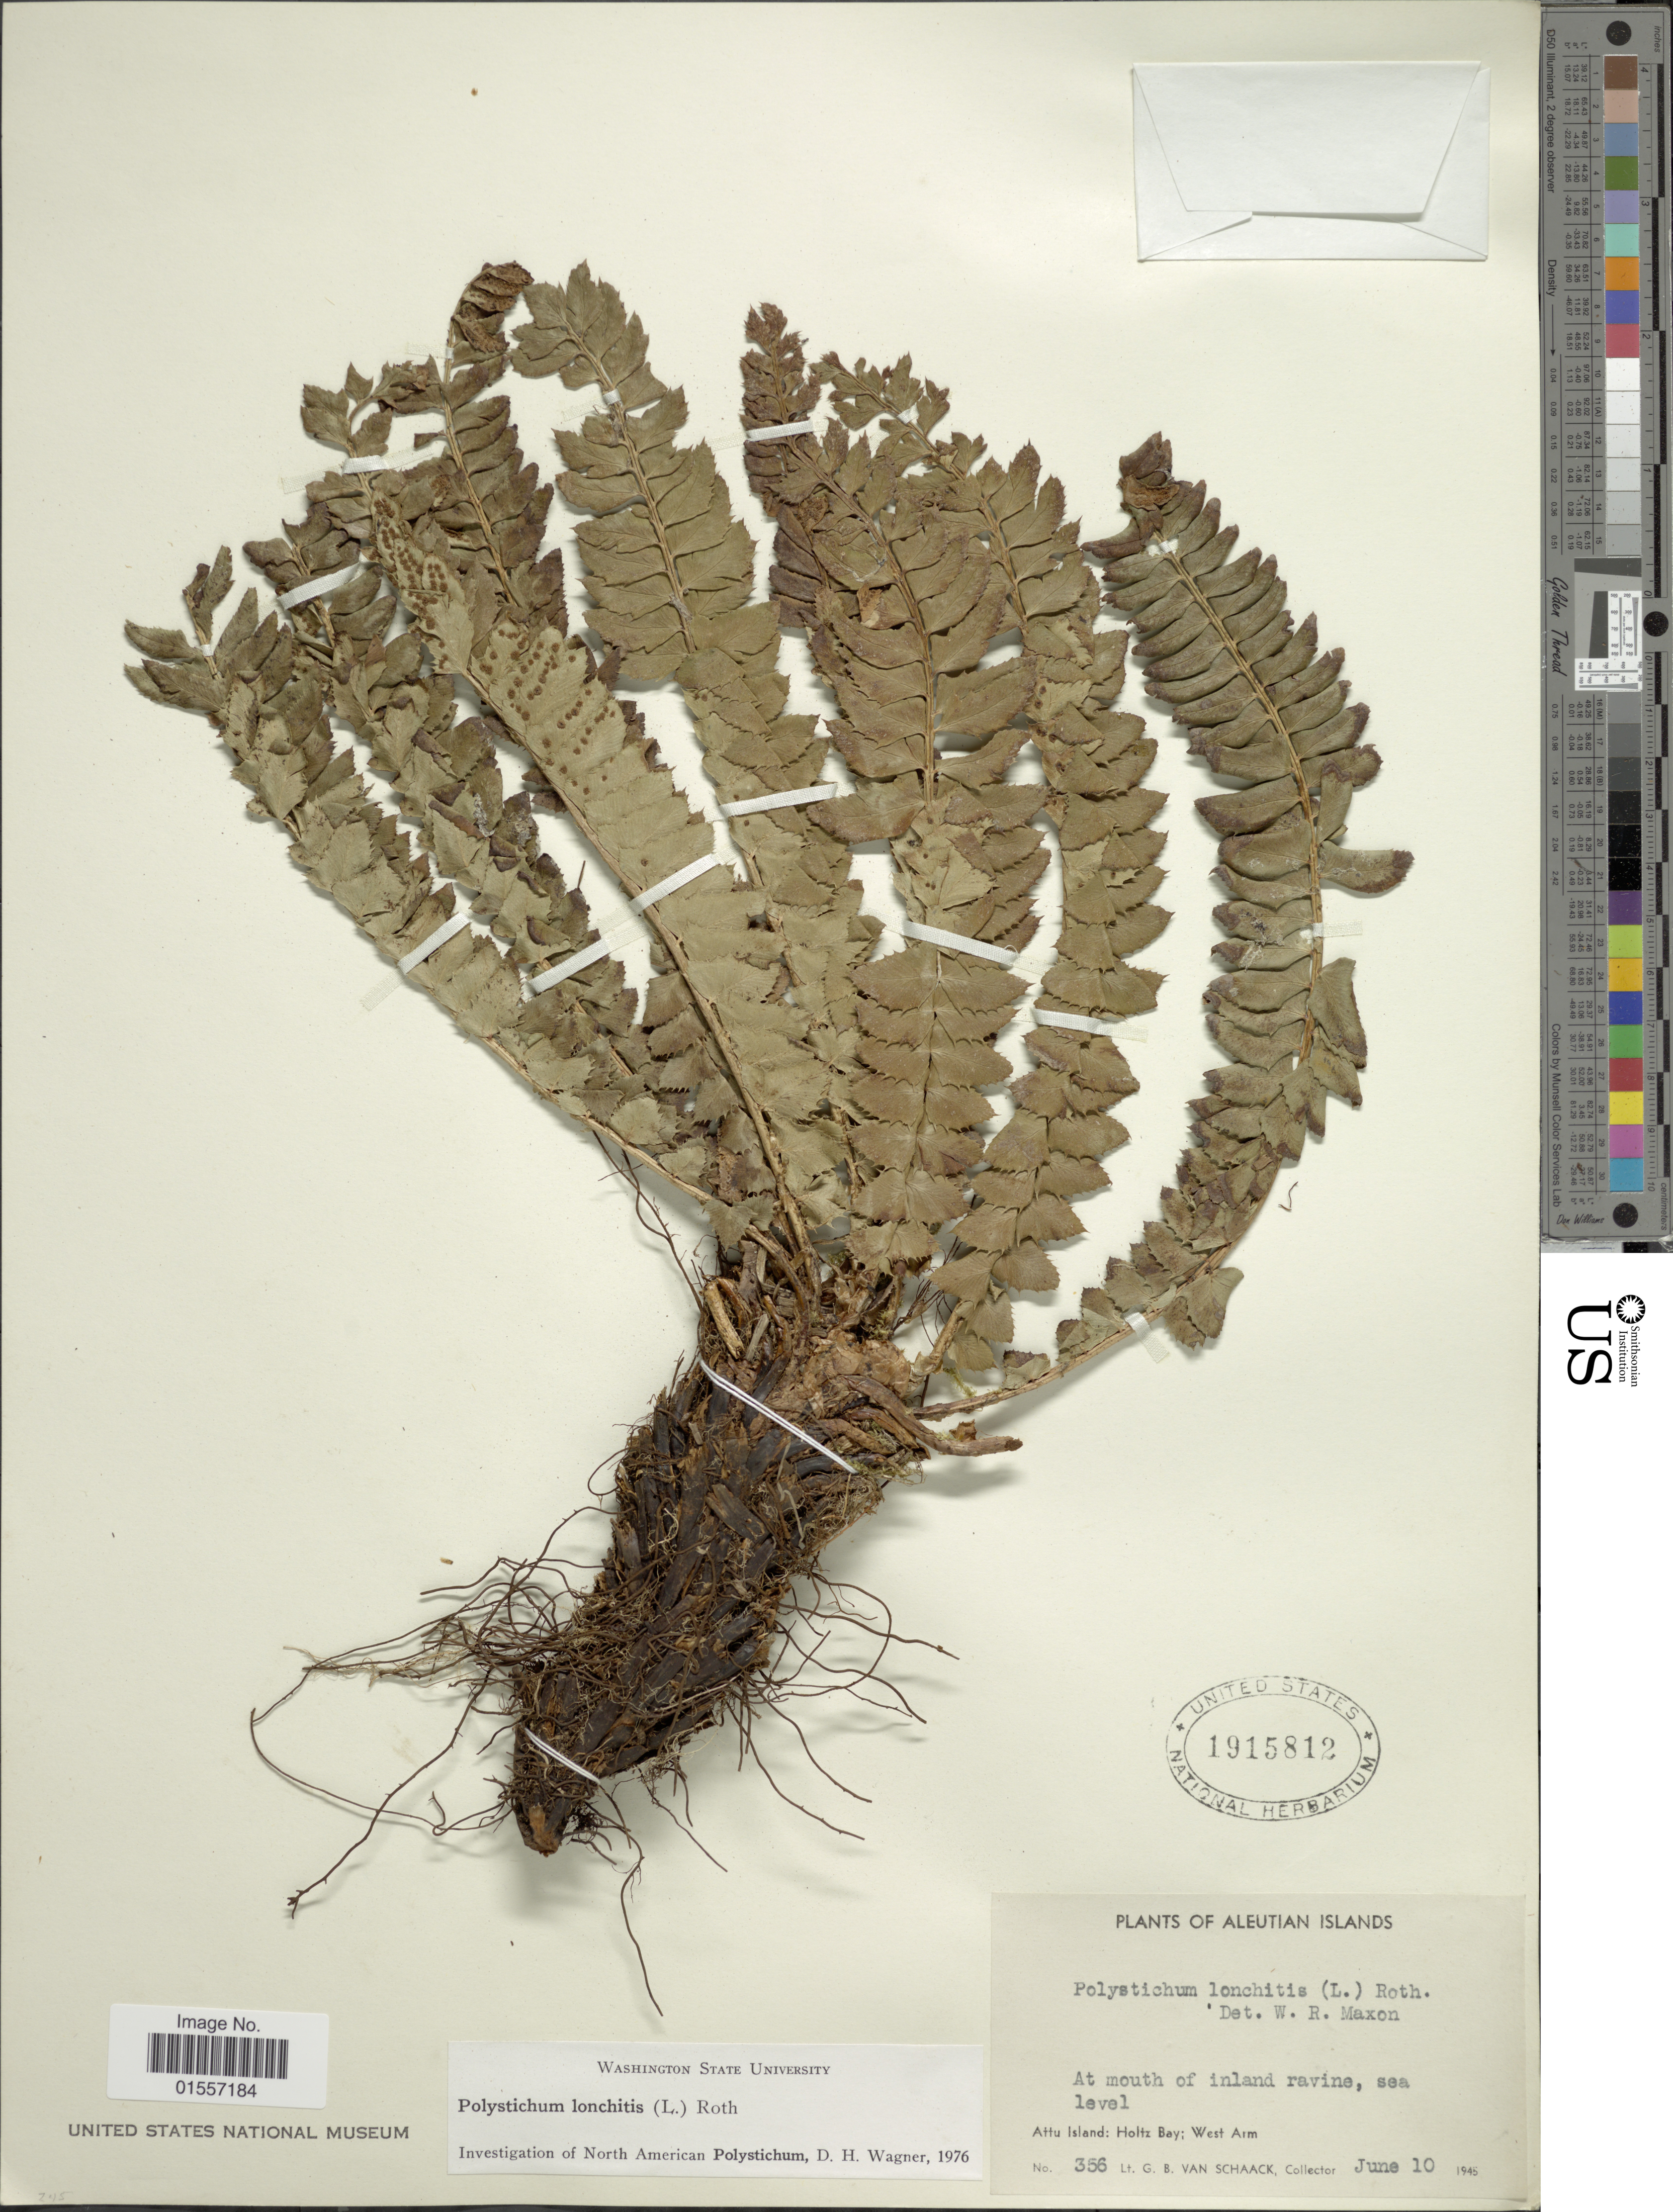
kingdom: Plantae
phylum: Tracheophyta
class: Polypodiopsida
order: Polypodiales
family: Dryopteridaceae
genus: Polystichum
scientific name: Polystichum lonchitis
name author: (Roth) L.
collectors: G. Van Schaack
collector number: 356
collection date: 1945-06-10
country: United States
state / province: Alaska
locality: Aleutian Islands, At mouth of inland ravine, Attu Island: Holtz Bay; West Arm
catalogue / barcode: US 1915812